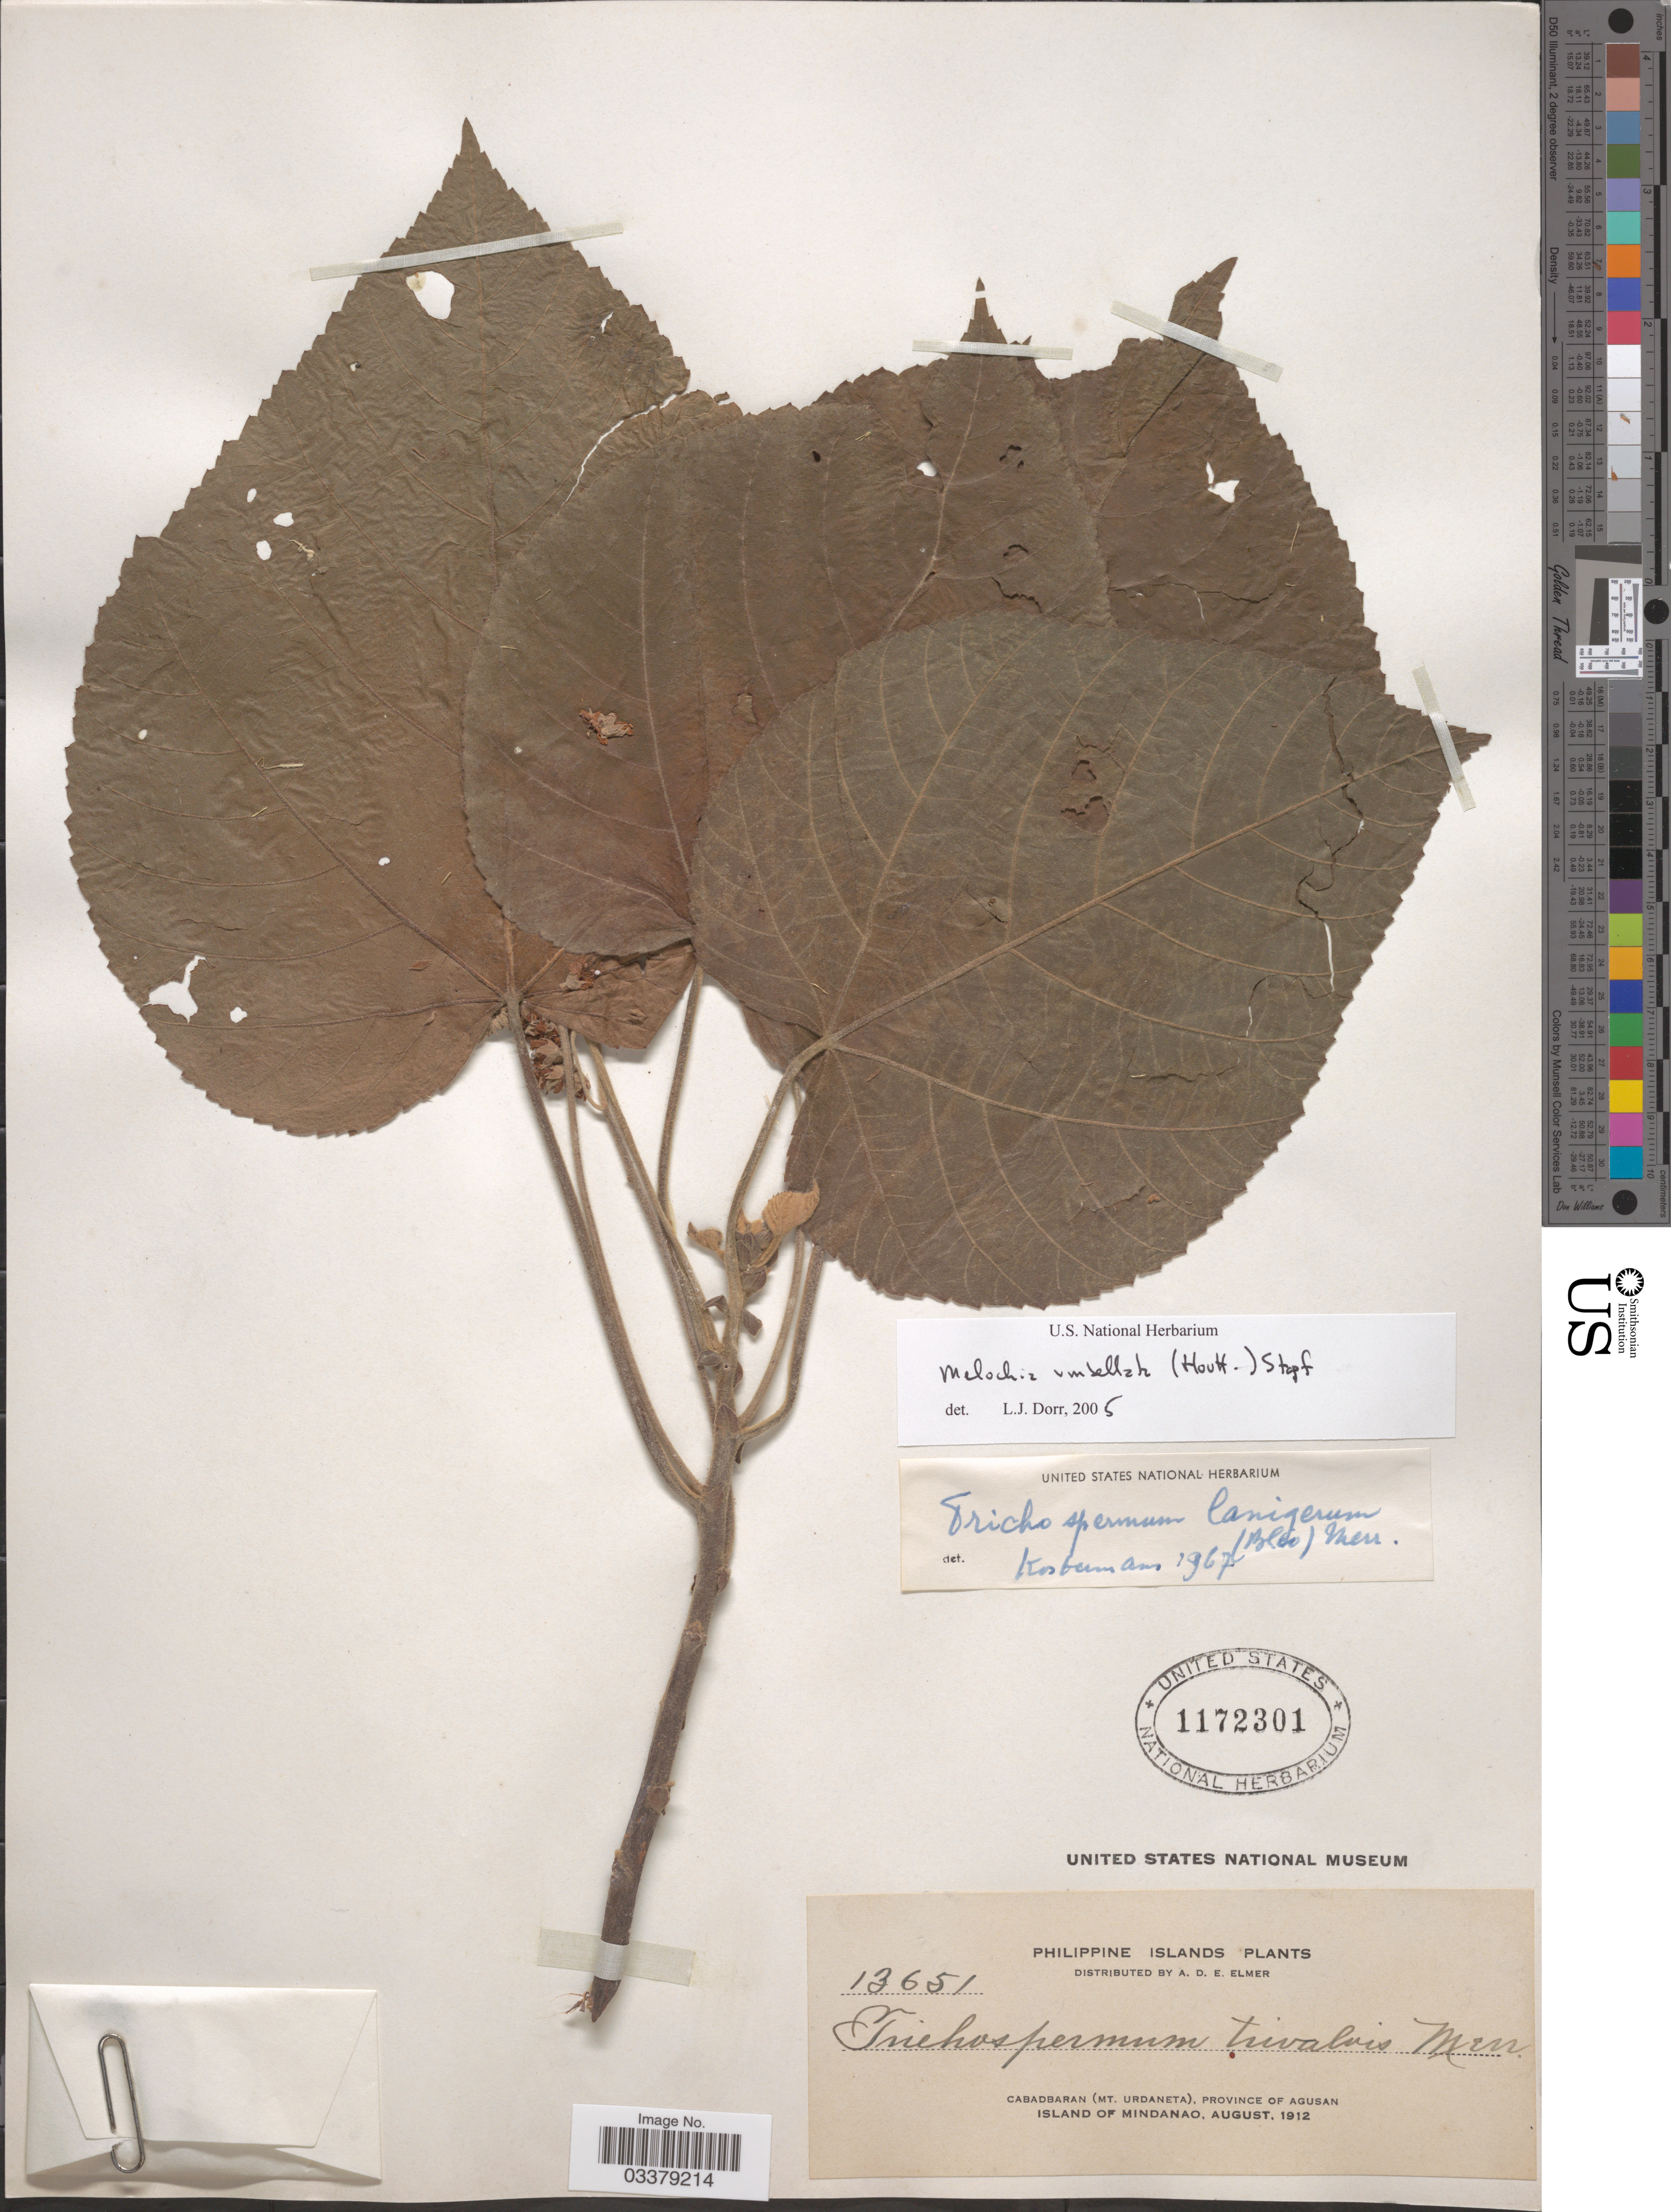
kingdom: Plantae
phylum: Tracheophyta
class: Magnoliopsida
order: Malvales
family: Malvaceae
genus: Melochia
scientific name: Melochia umbellata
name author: Stapf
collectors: A. D. E. Elmer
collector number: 13651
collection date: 1912-08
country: Philippines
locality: Cabadbaran (Mt. Urdaneta), Province of Agusan. Island of Mindanao.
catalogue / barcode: US 1172301